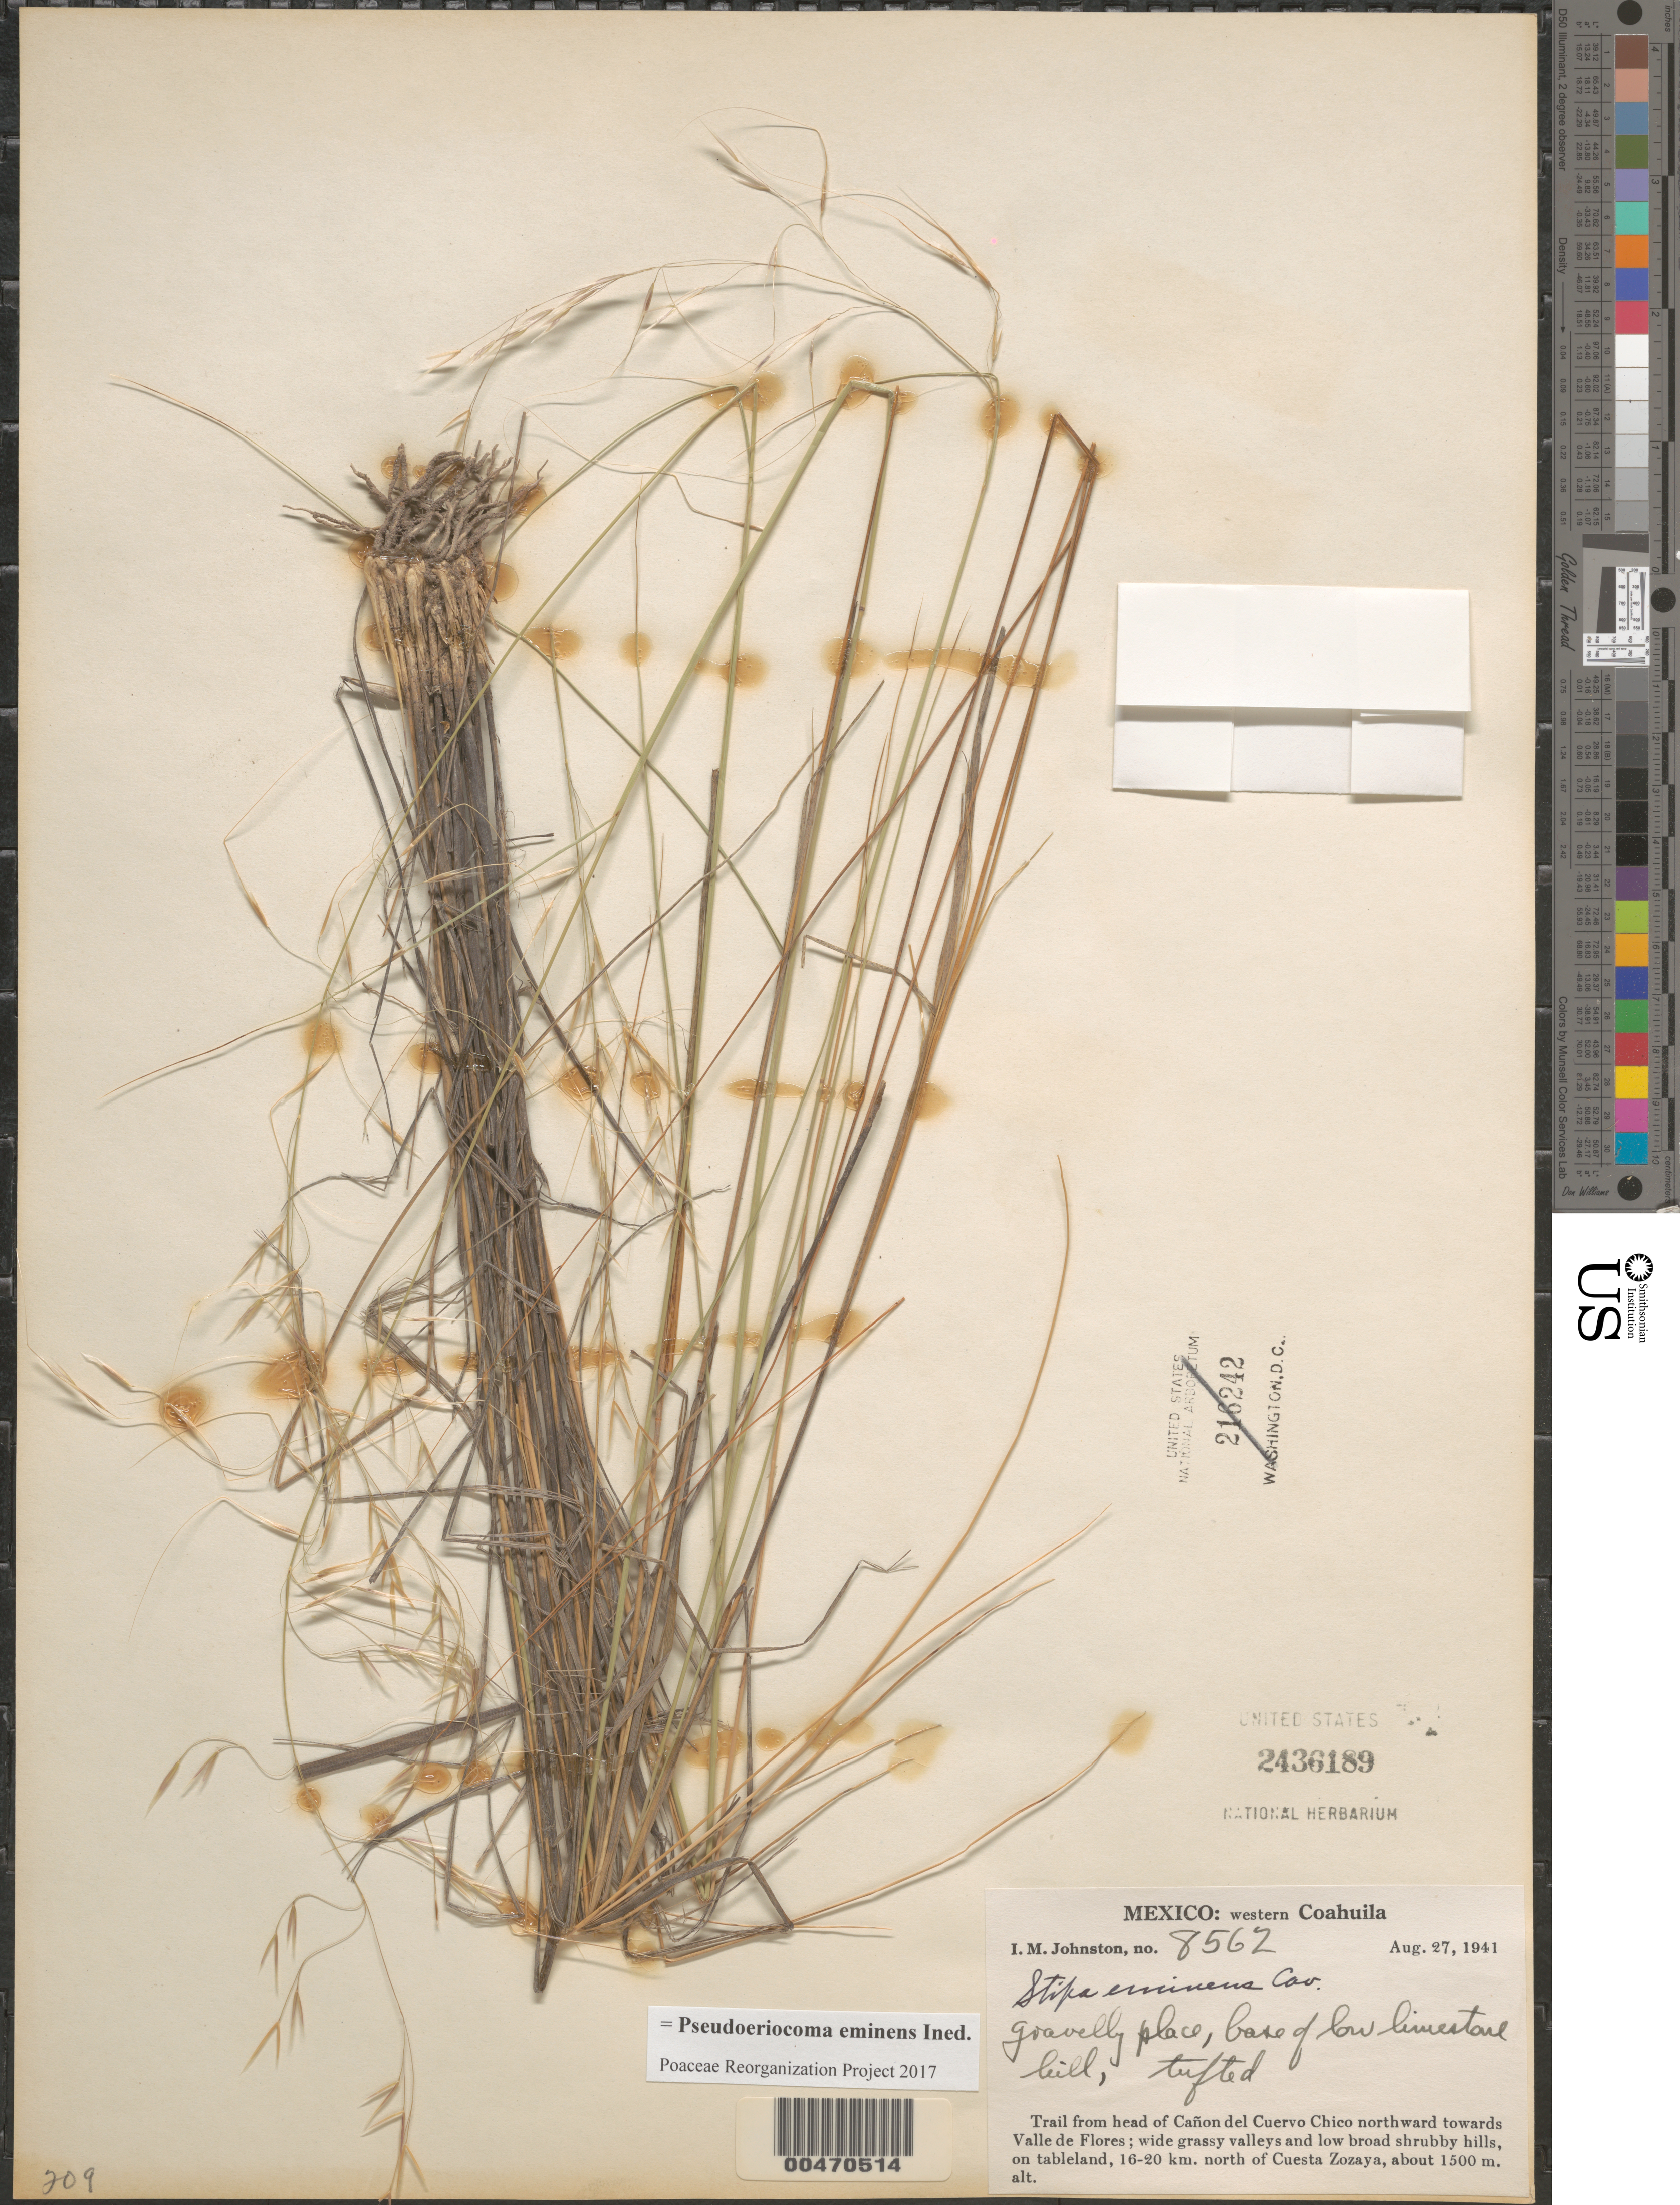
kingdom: Plantae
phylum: Tracheophyta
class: Liliopsida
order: Poales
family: Poaceae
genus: Pseudoeriocoma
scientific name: Pseudoeriocoma eminens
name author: (Cav.) Romasch.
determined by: Poaceae Reorganization Project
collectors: I.M. Johnston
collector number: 8562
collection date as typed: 27 Aug 1941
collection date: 1941-08-27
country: Mexico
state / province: Coahuila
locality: W Coahuila, trail from head of Cañon del Cuervo Chico N towards Valle de Flores, 16-20 km N of Cuesta Zozaya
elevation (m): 1500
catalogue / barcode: US 2436189